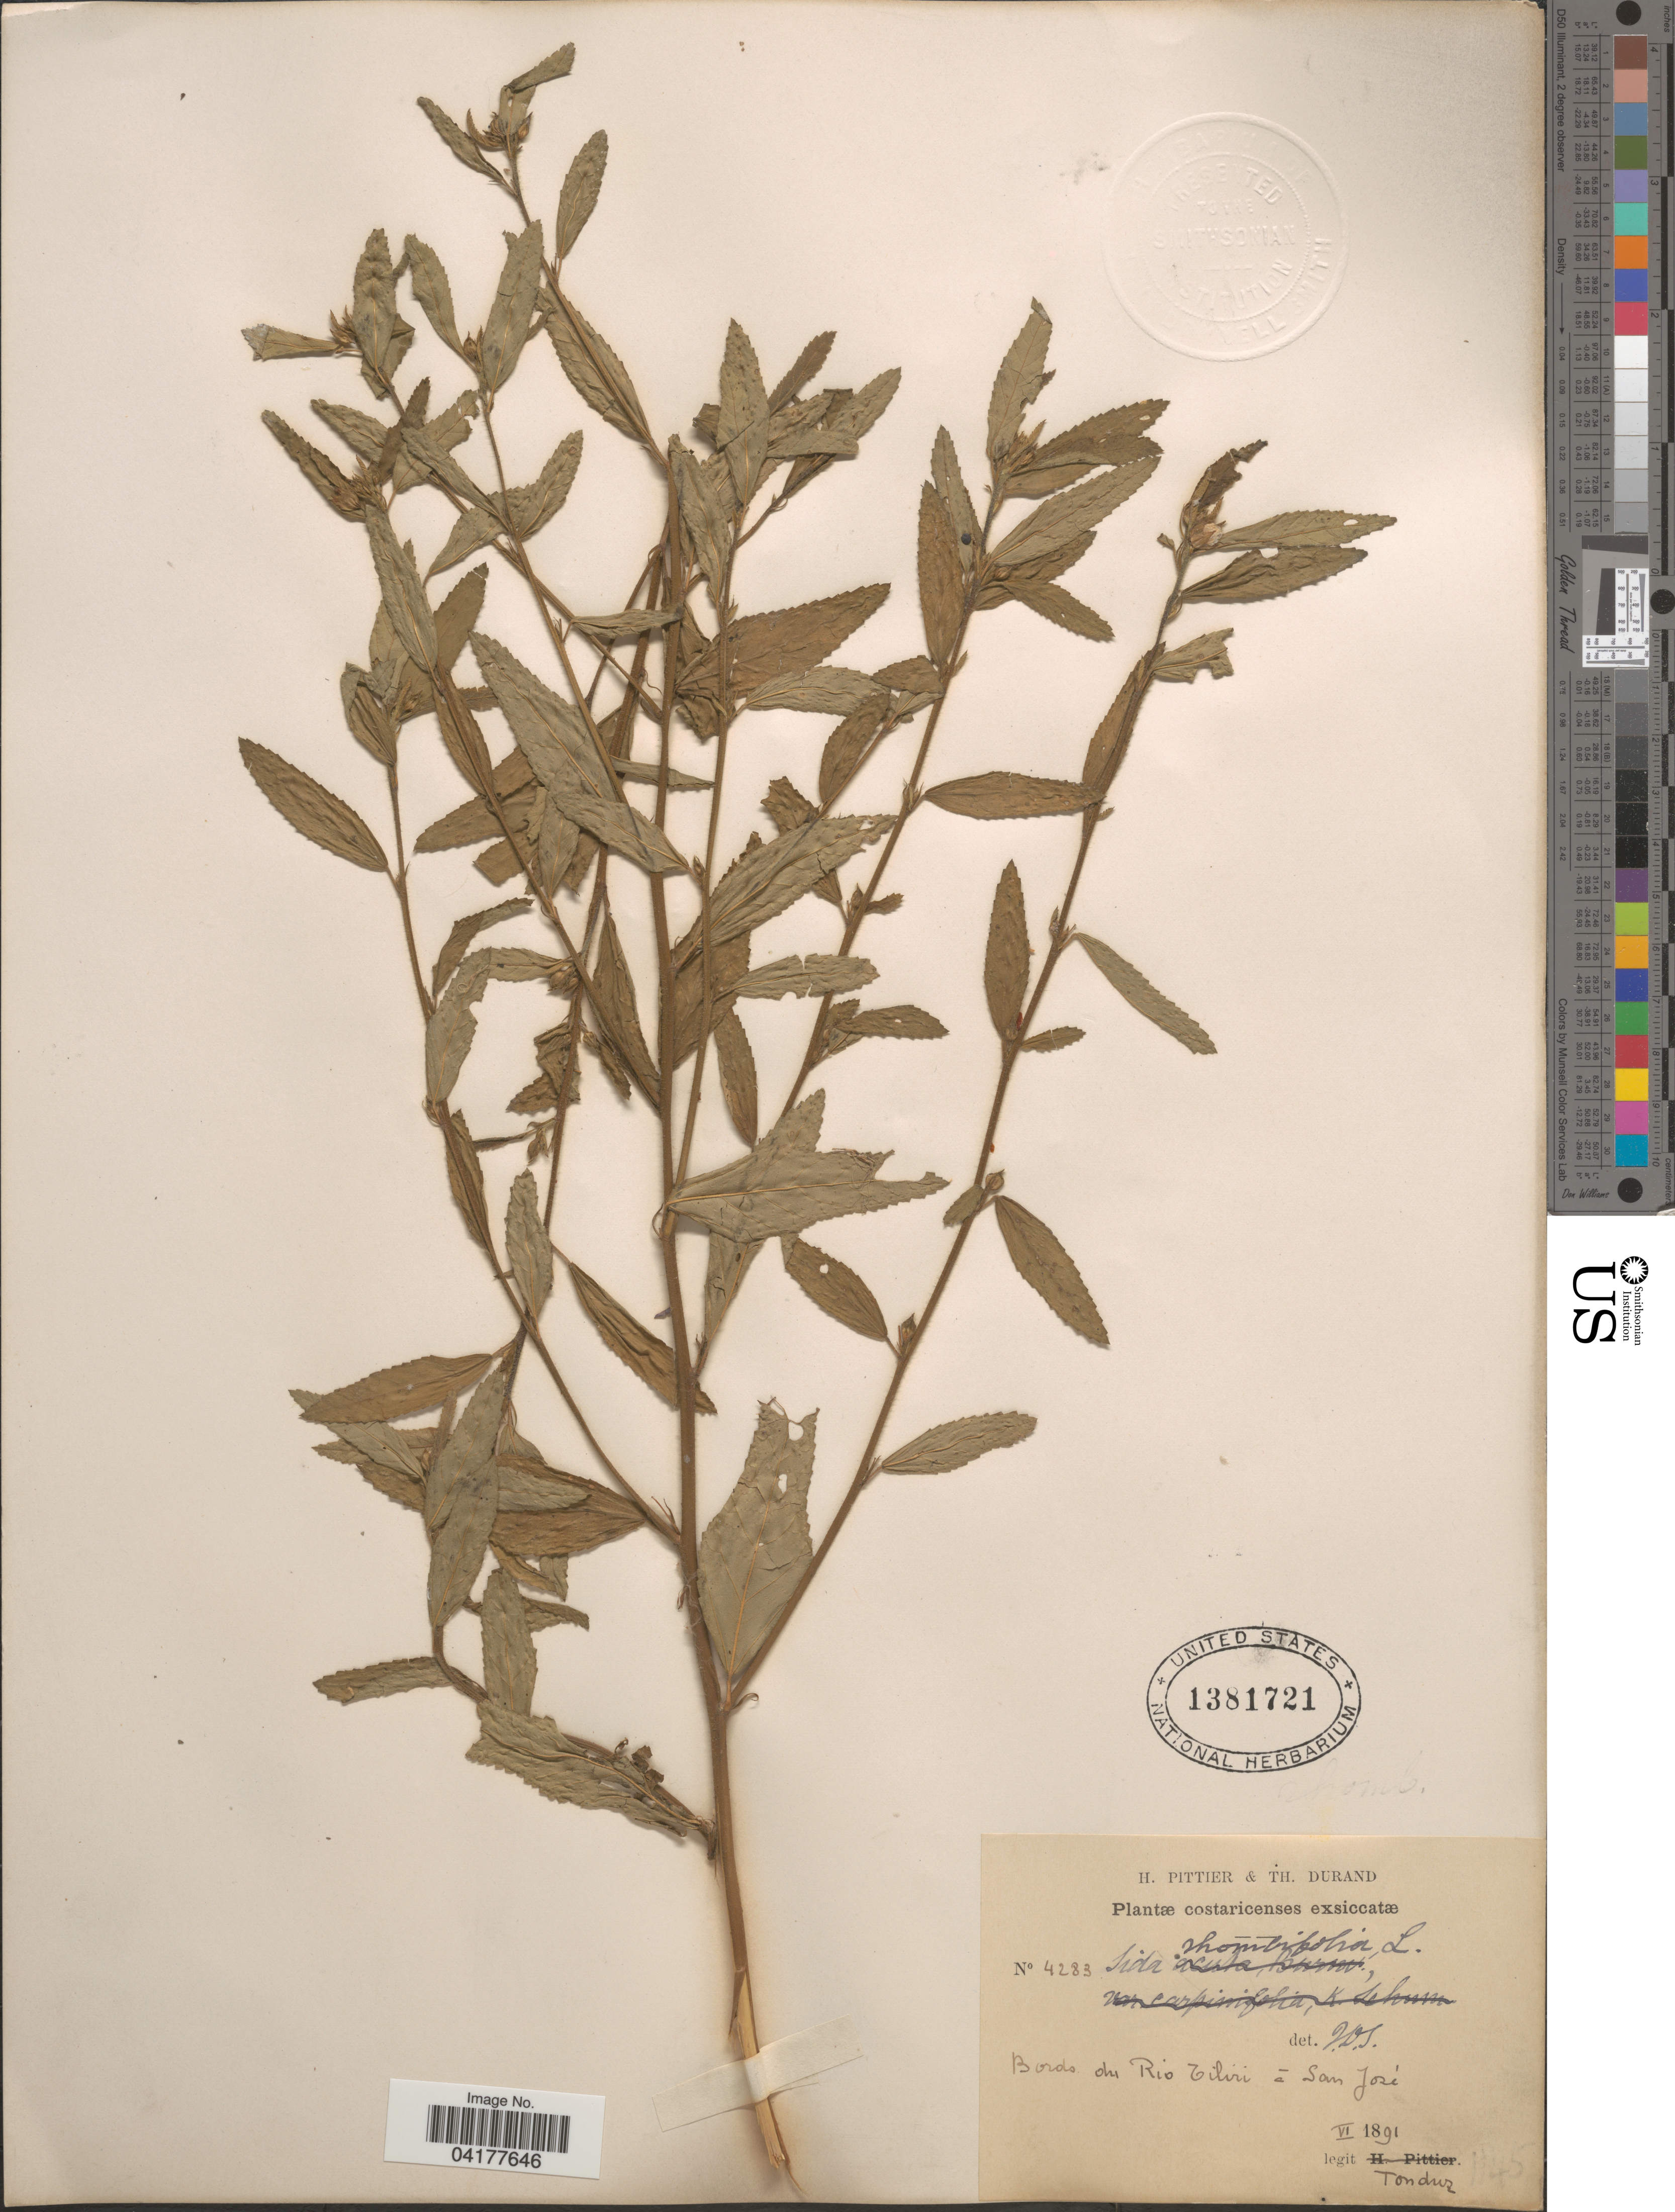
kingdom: Plantae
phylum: Tracheophyta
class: Magnoliopsida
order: Malvales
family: Malvaceae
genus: Sida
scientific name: Sida rhombifolia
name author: L.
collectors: Tonduz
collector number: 4283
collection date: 1891-06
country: Costa Rica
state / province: San José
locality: Bords du Rio Tiliri á San José.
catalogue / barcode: US 1381721